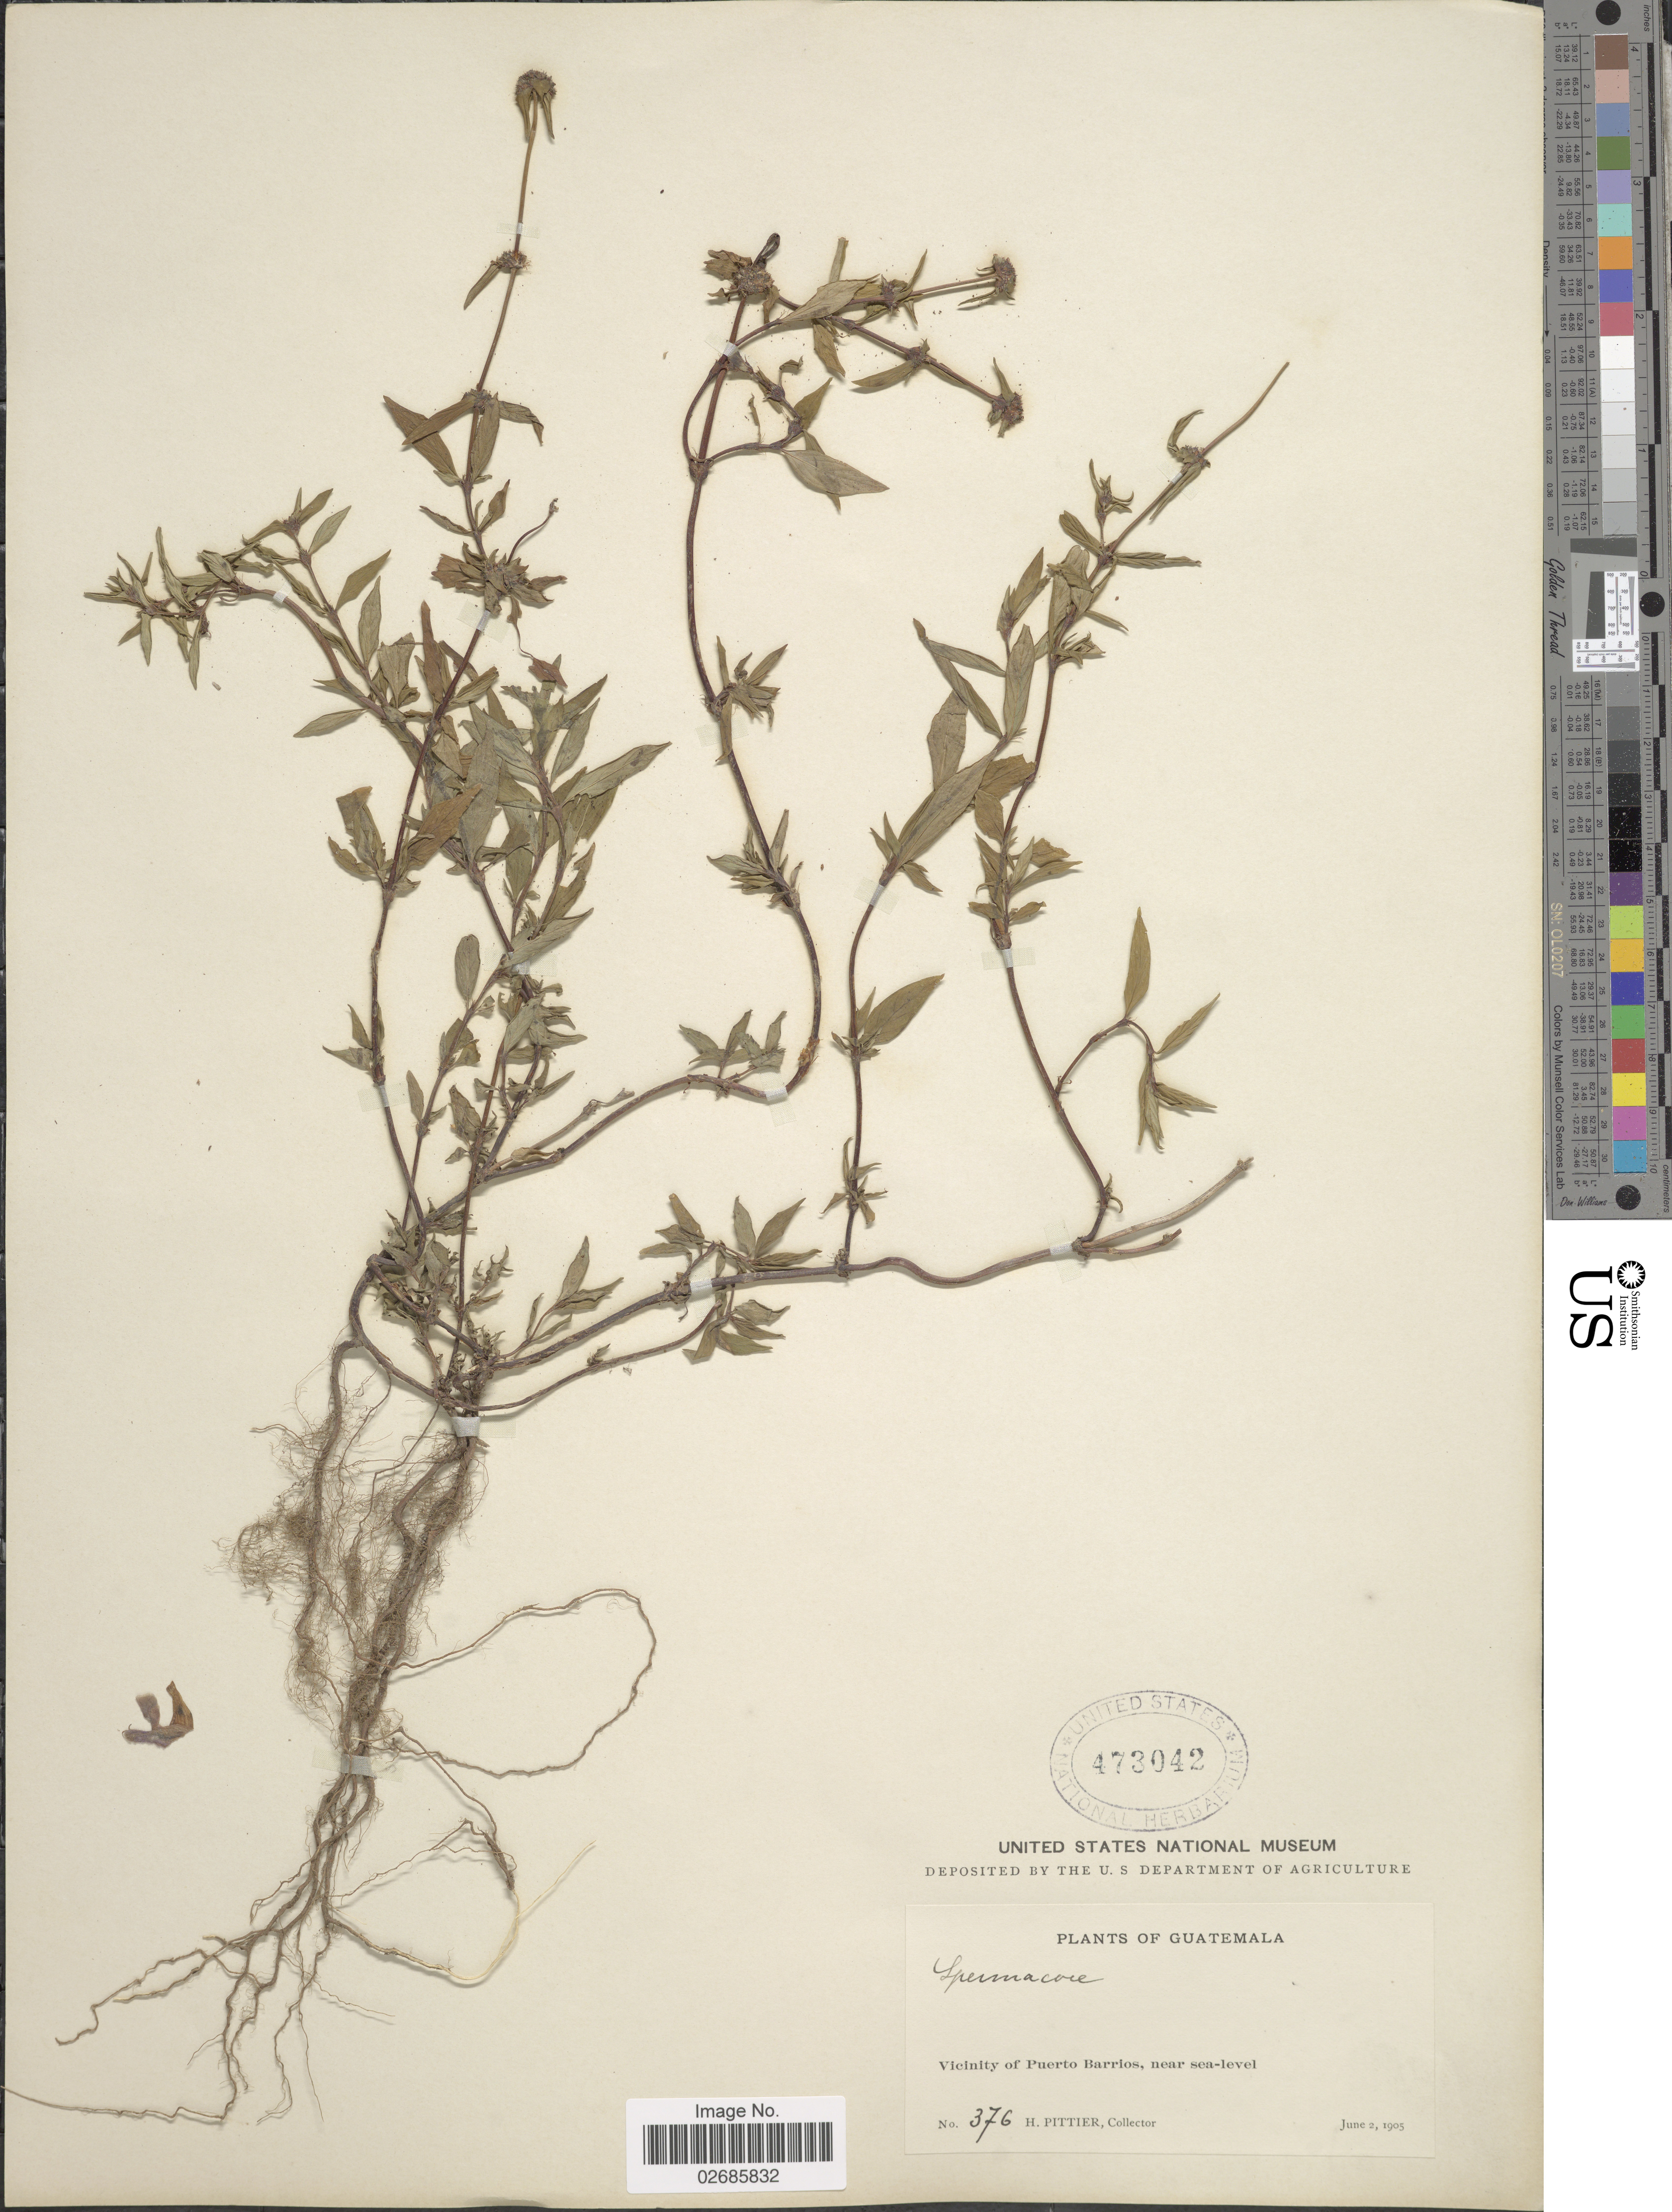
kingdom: Plantae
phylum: Tracheophyta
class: Magnoliopsida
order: Gentianales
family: Rubiaceae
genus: Borreria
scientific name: Borreria verticillata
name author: (L.) G. Mey.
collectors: H. F. Pittier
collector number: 376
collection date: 1905-06-02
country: Guatemala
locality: Vicinity of Puerto Barrios.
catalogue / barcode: US 473042